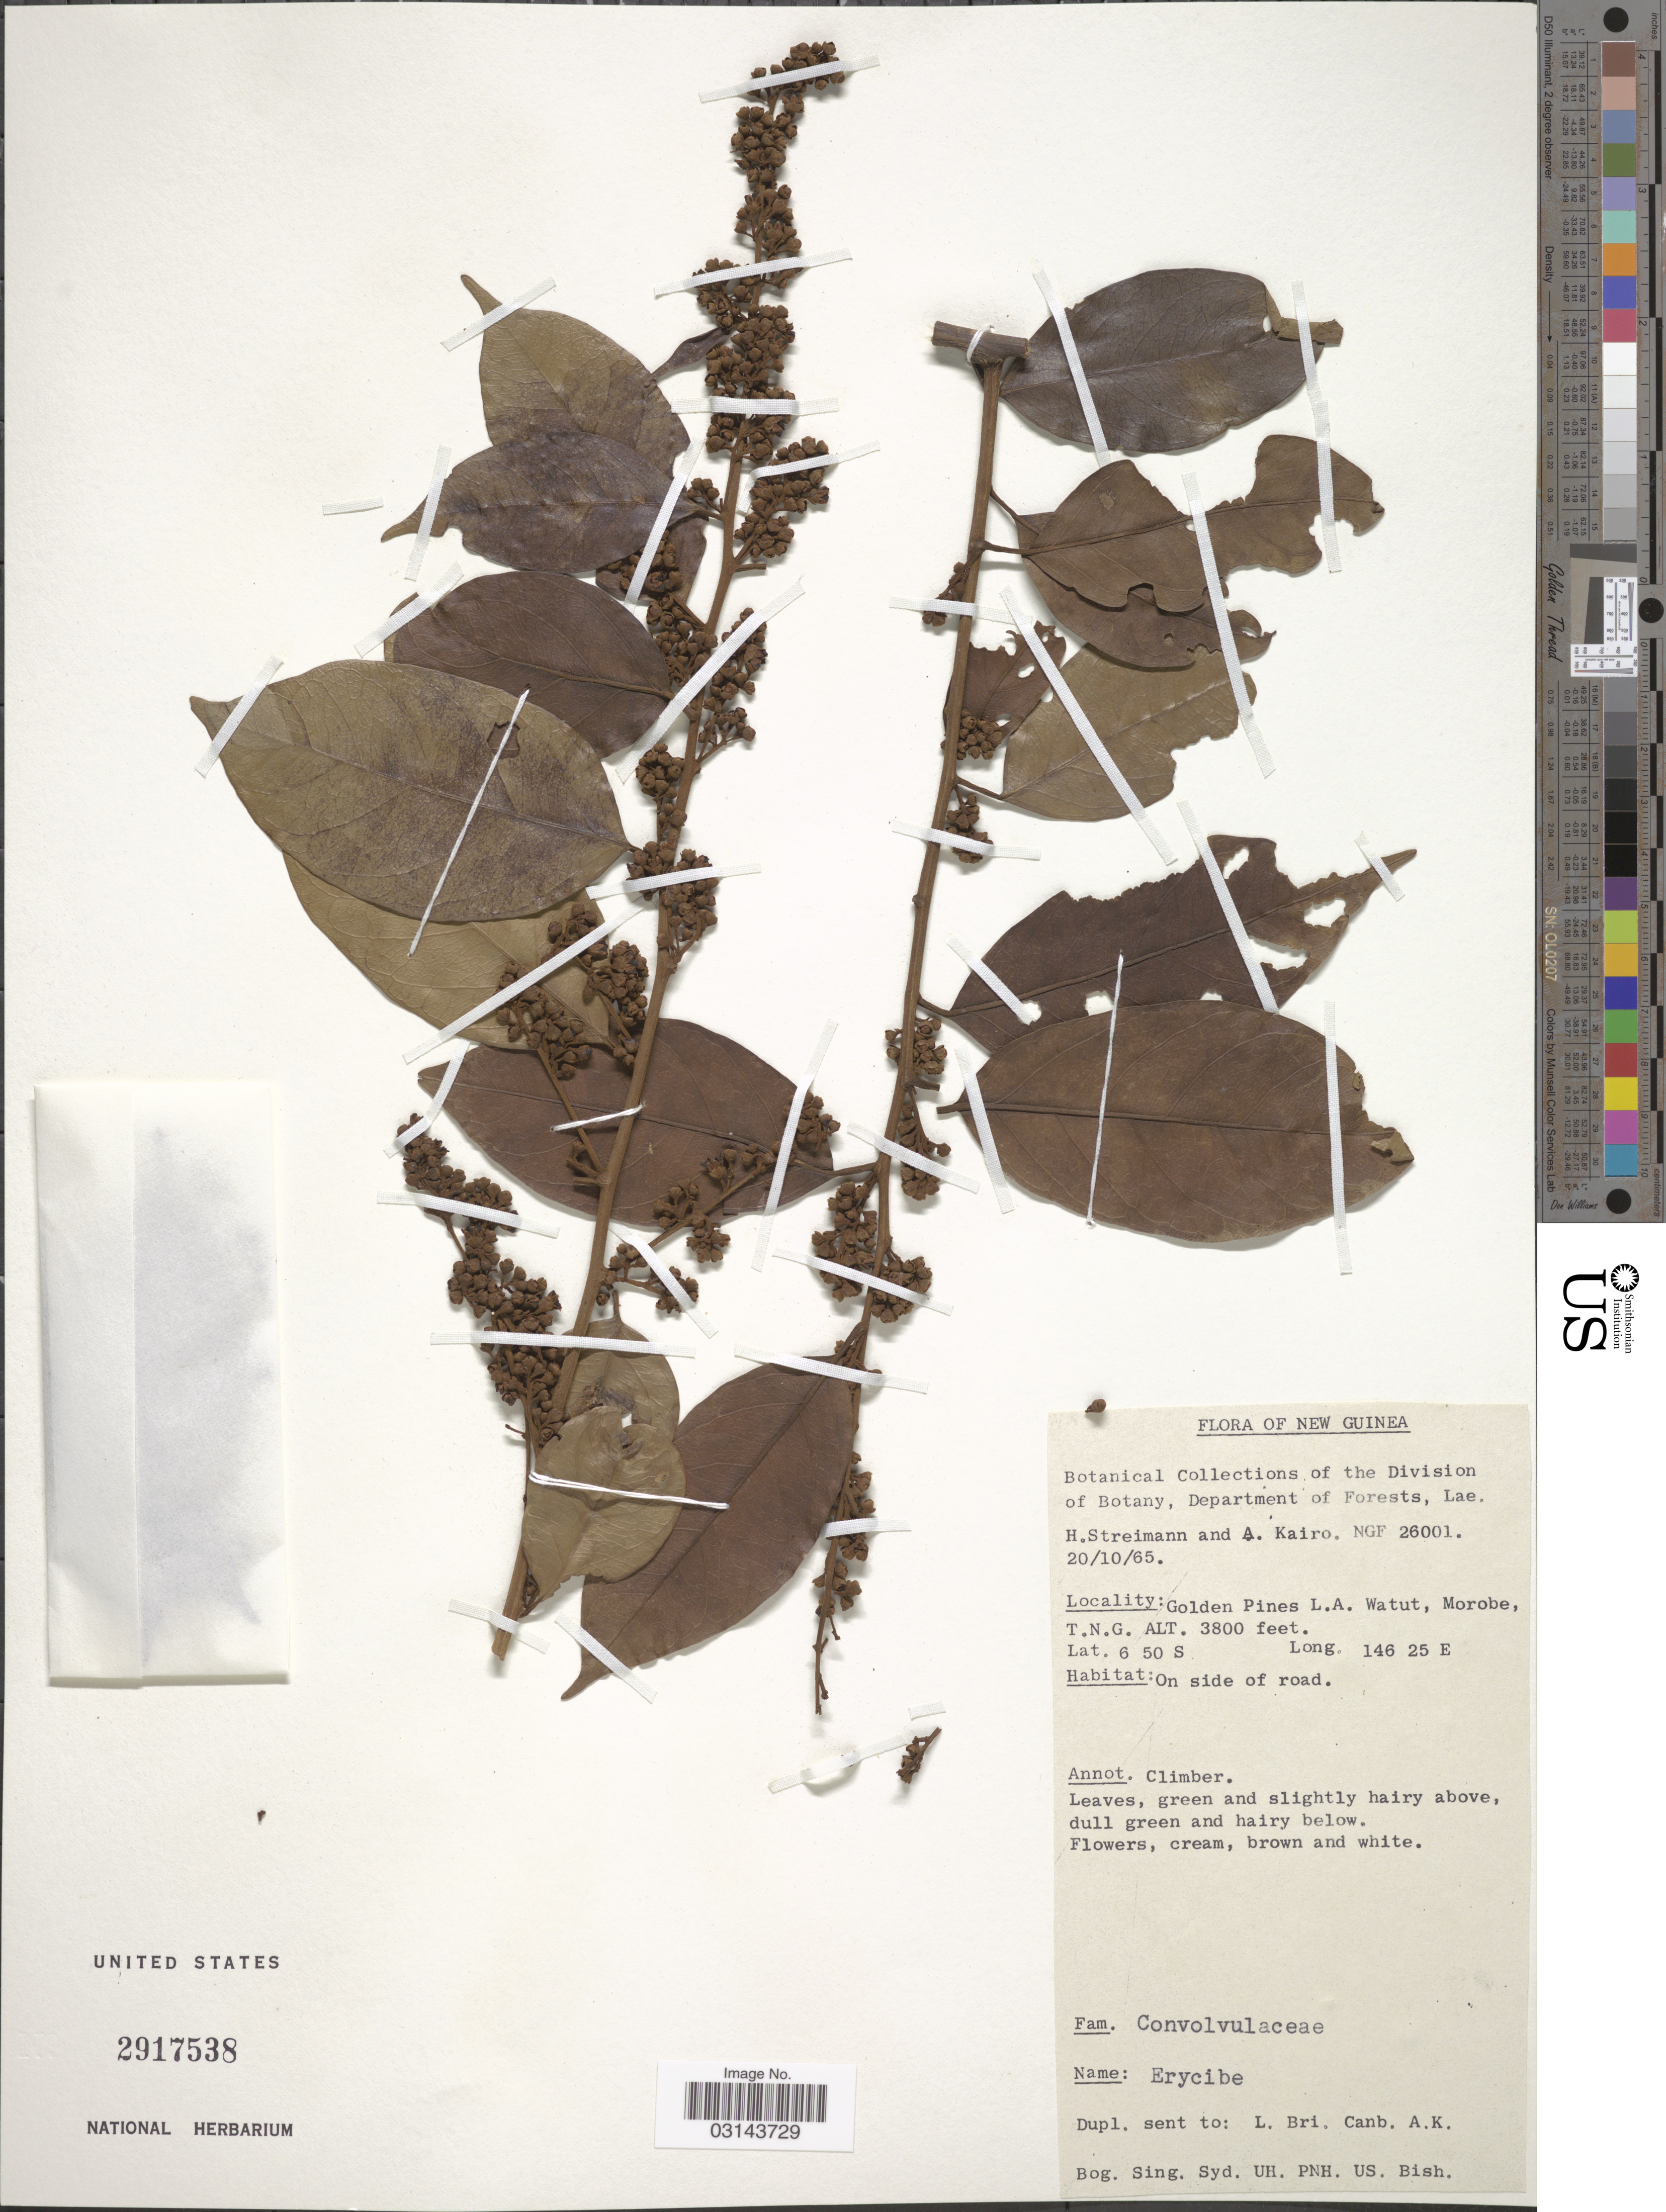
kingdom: Plantae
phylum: Tracheophyta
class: Magnoliopsida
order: Solanales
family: Convolvulaceae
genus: Erycibe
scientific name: Erycibe sp.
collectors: H. Streimann & A. Kairo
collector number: NGF 26001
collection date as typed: Transcribed d/m/y: 20/10/65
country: Papua New Guinea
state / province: Morobe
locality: New Guinea. Golden Pines L. A. Watut.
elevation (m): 1158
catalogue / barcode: US 2917538